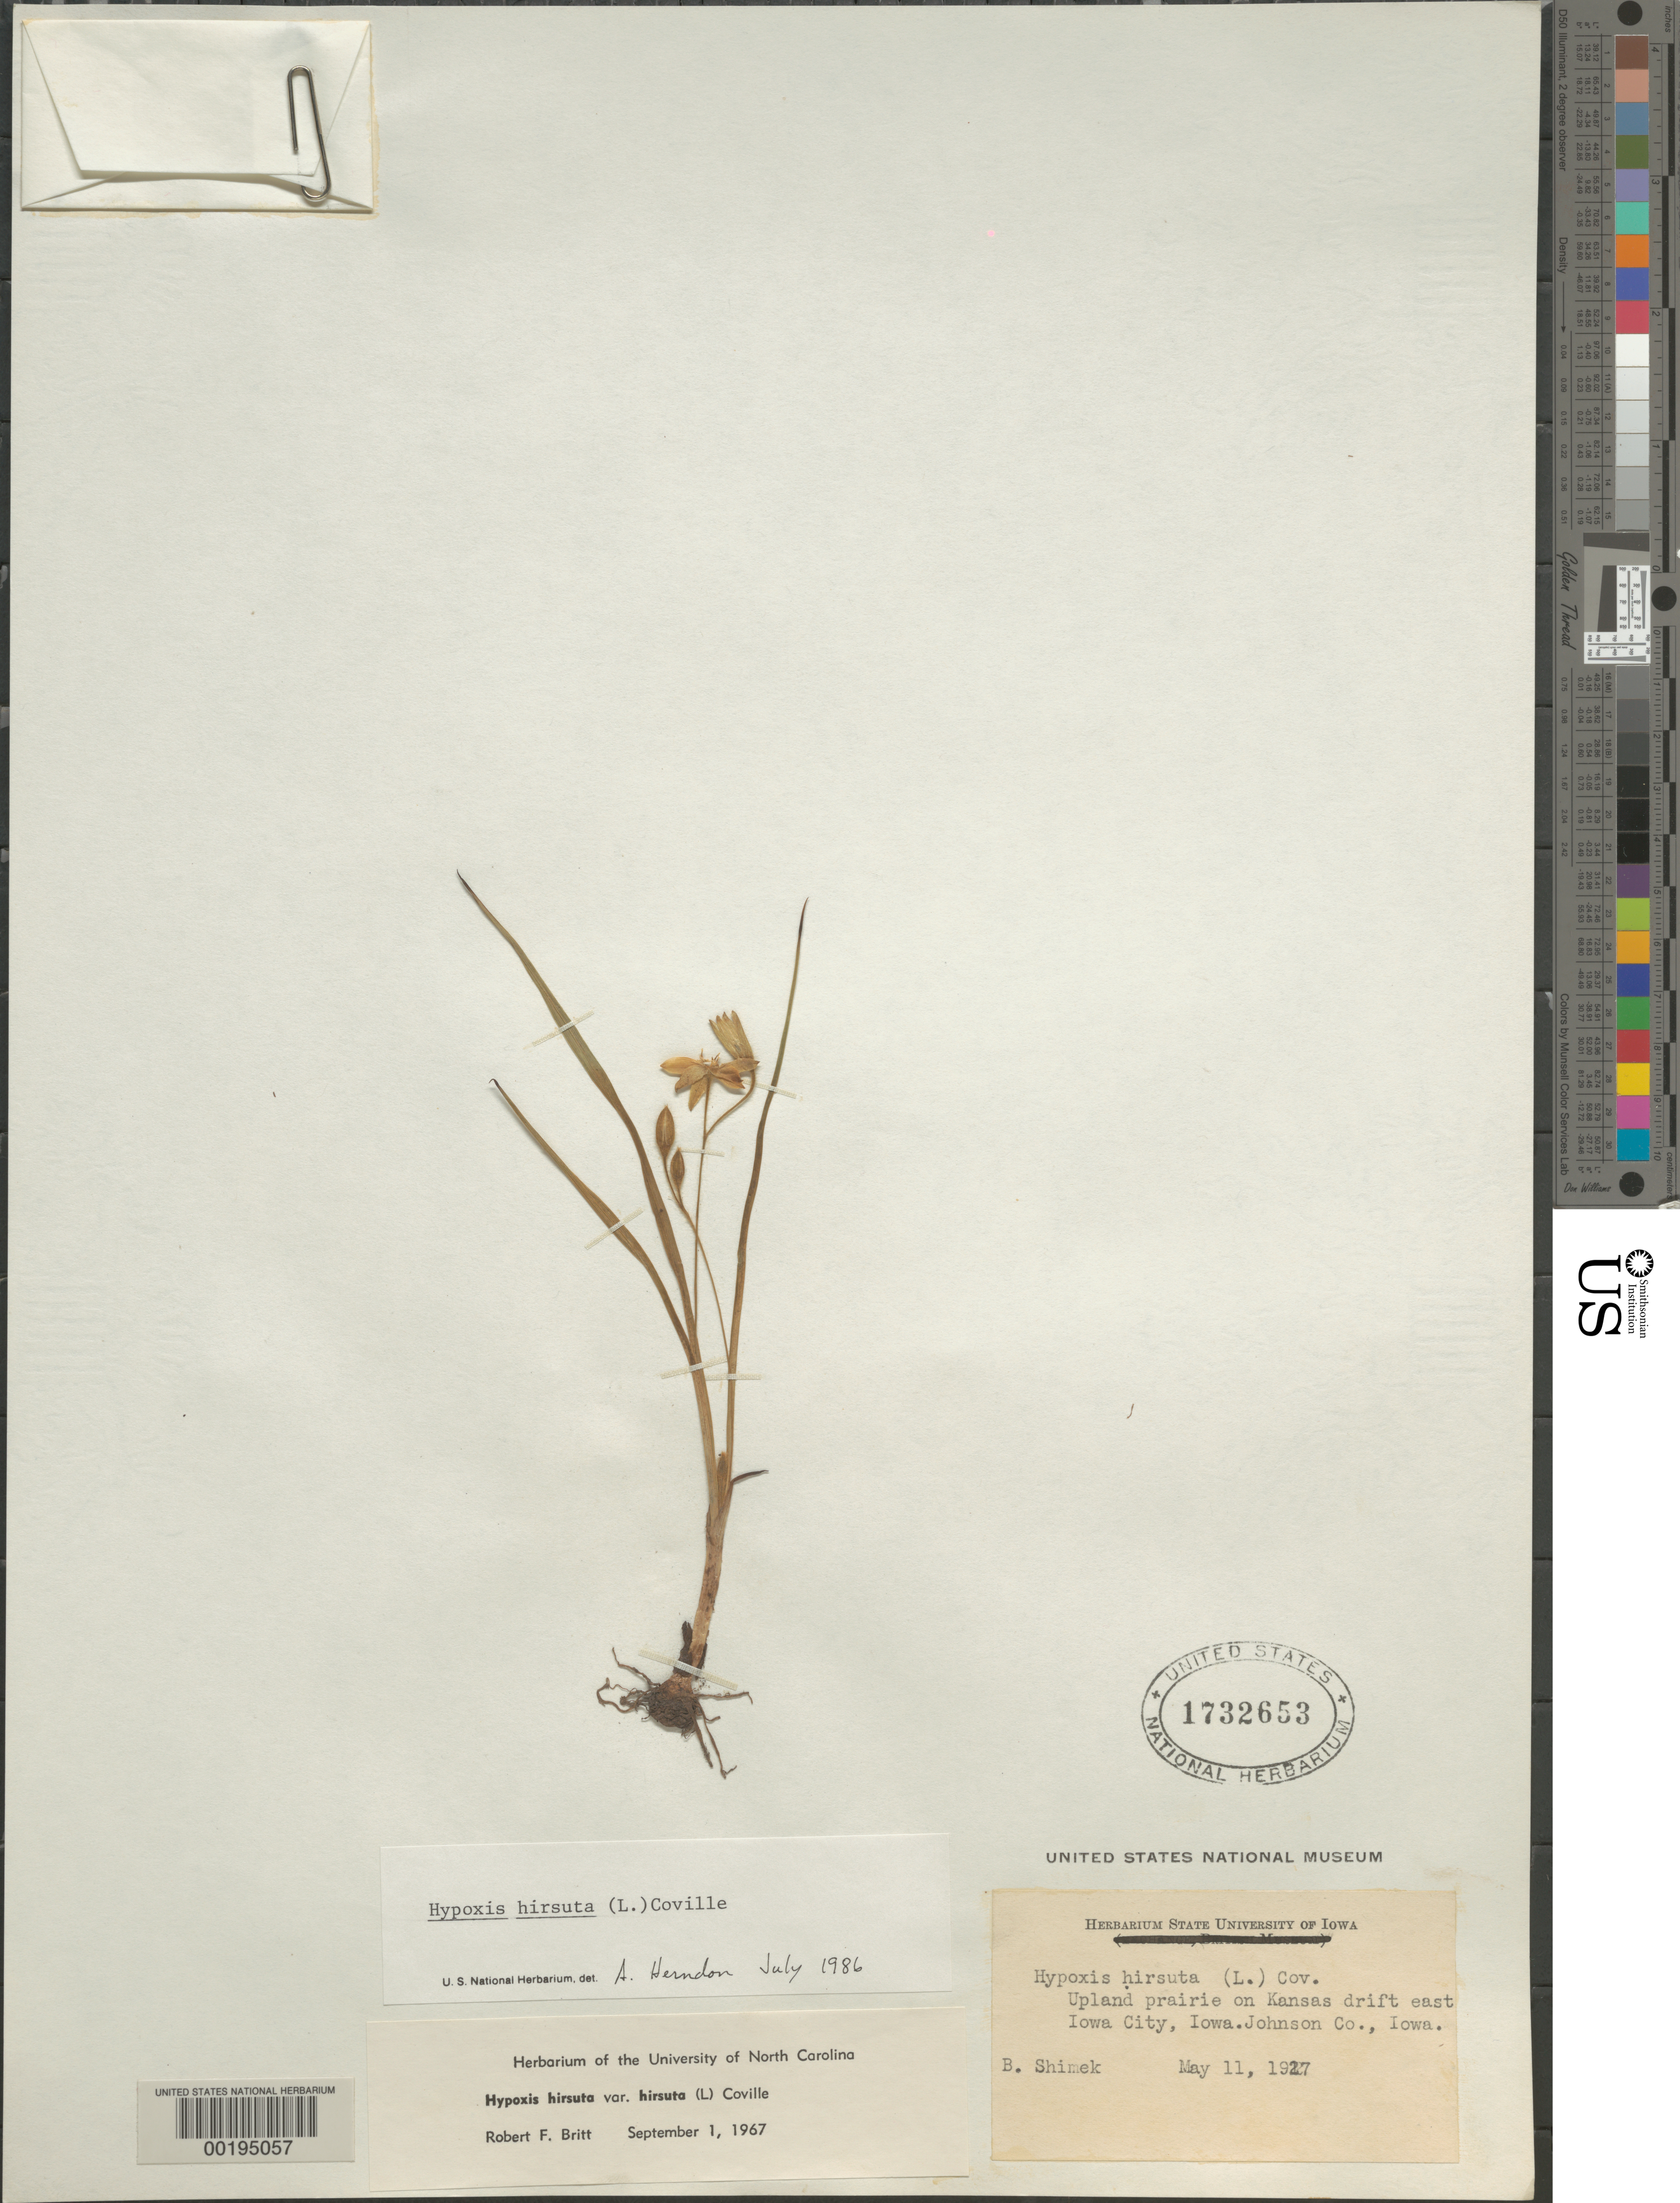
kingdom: Plantae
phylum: Tracheophyta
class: Liliopsida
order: Asparagales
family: Hypoxidaceae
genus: Hypoxis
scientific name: Hypoxis hirsuta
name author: (L.) Coville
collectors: B. Shimek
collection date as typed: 11 May 1927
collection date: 1927-05-11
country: United States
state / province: Iowa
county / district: Johnson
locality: E of iowa city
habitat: Upland prairie on kansas drift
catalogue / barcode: US 1732653